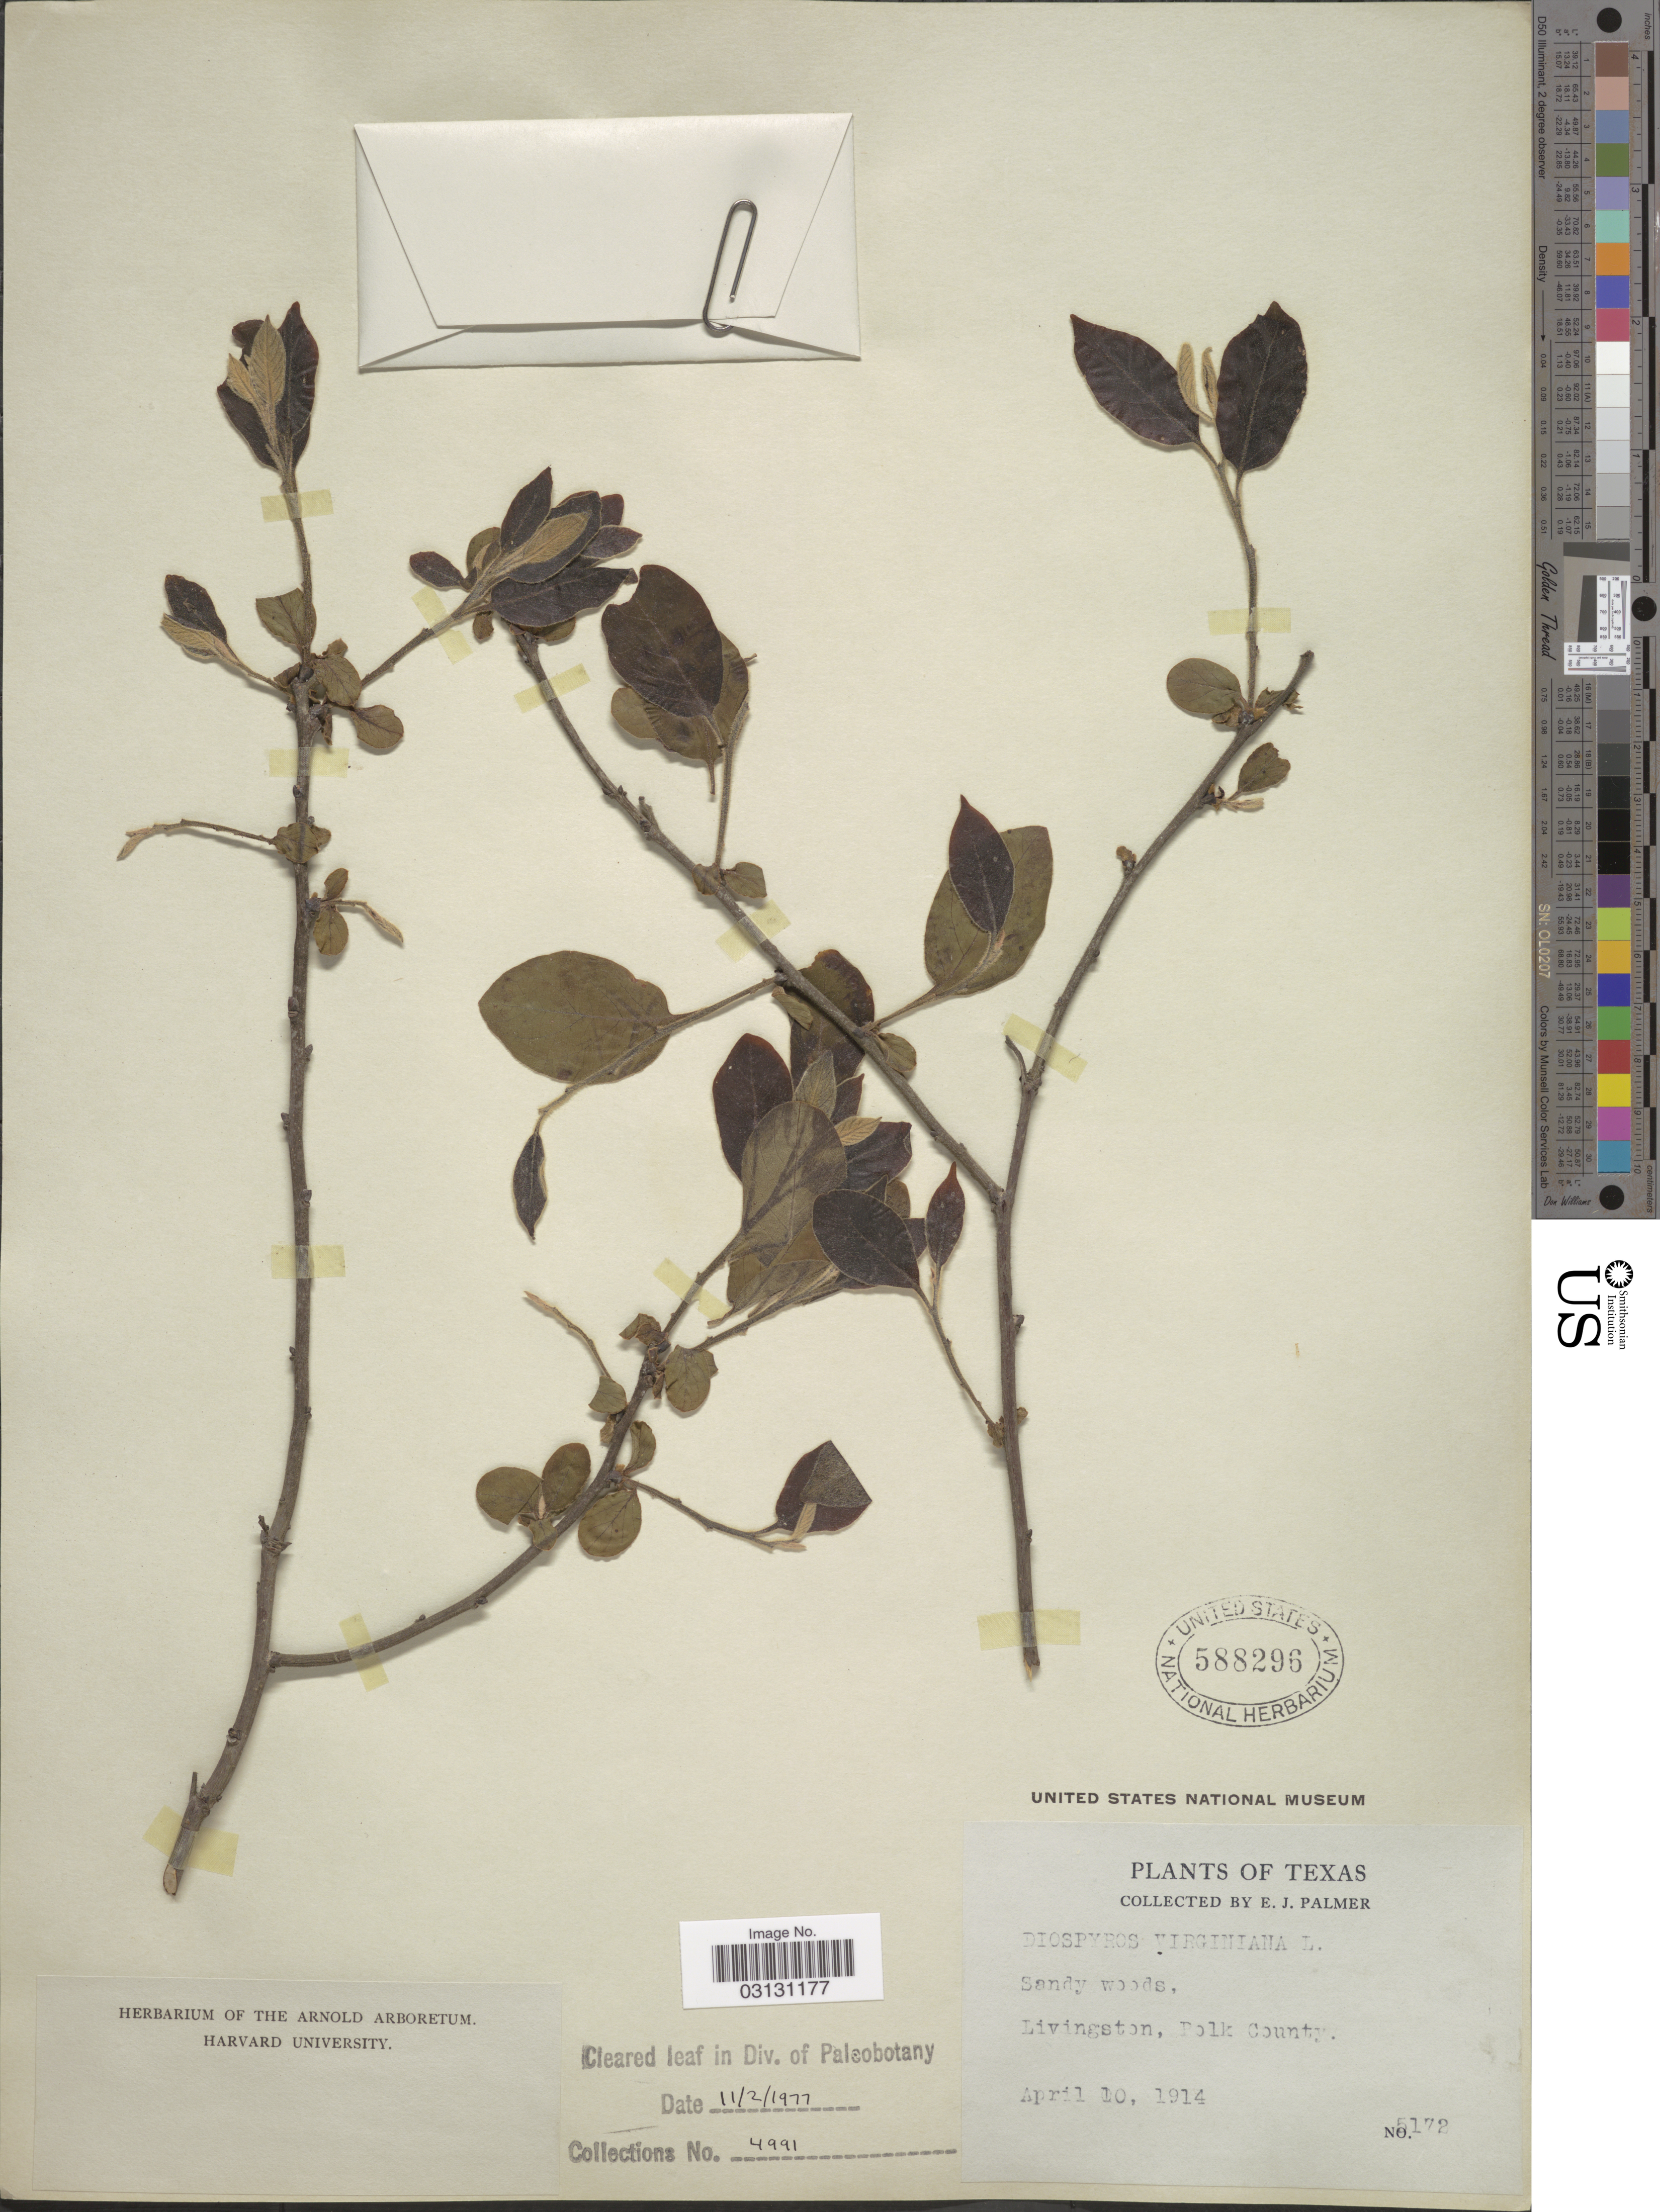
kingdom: Plantae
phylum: Tracheophyta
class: Magnoliopsida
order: Ericales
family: Ebenaceae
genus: Diospyros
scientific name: Diospyros virginiana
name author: L.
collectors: E. J. Palmer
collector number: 5172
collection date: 1914-04-10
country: United States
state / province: Texas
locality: Livington, Polk County.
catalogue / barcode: US 588296